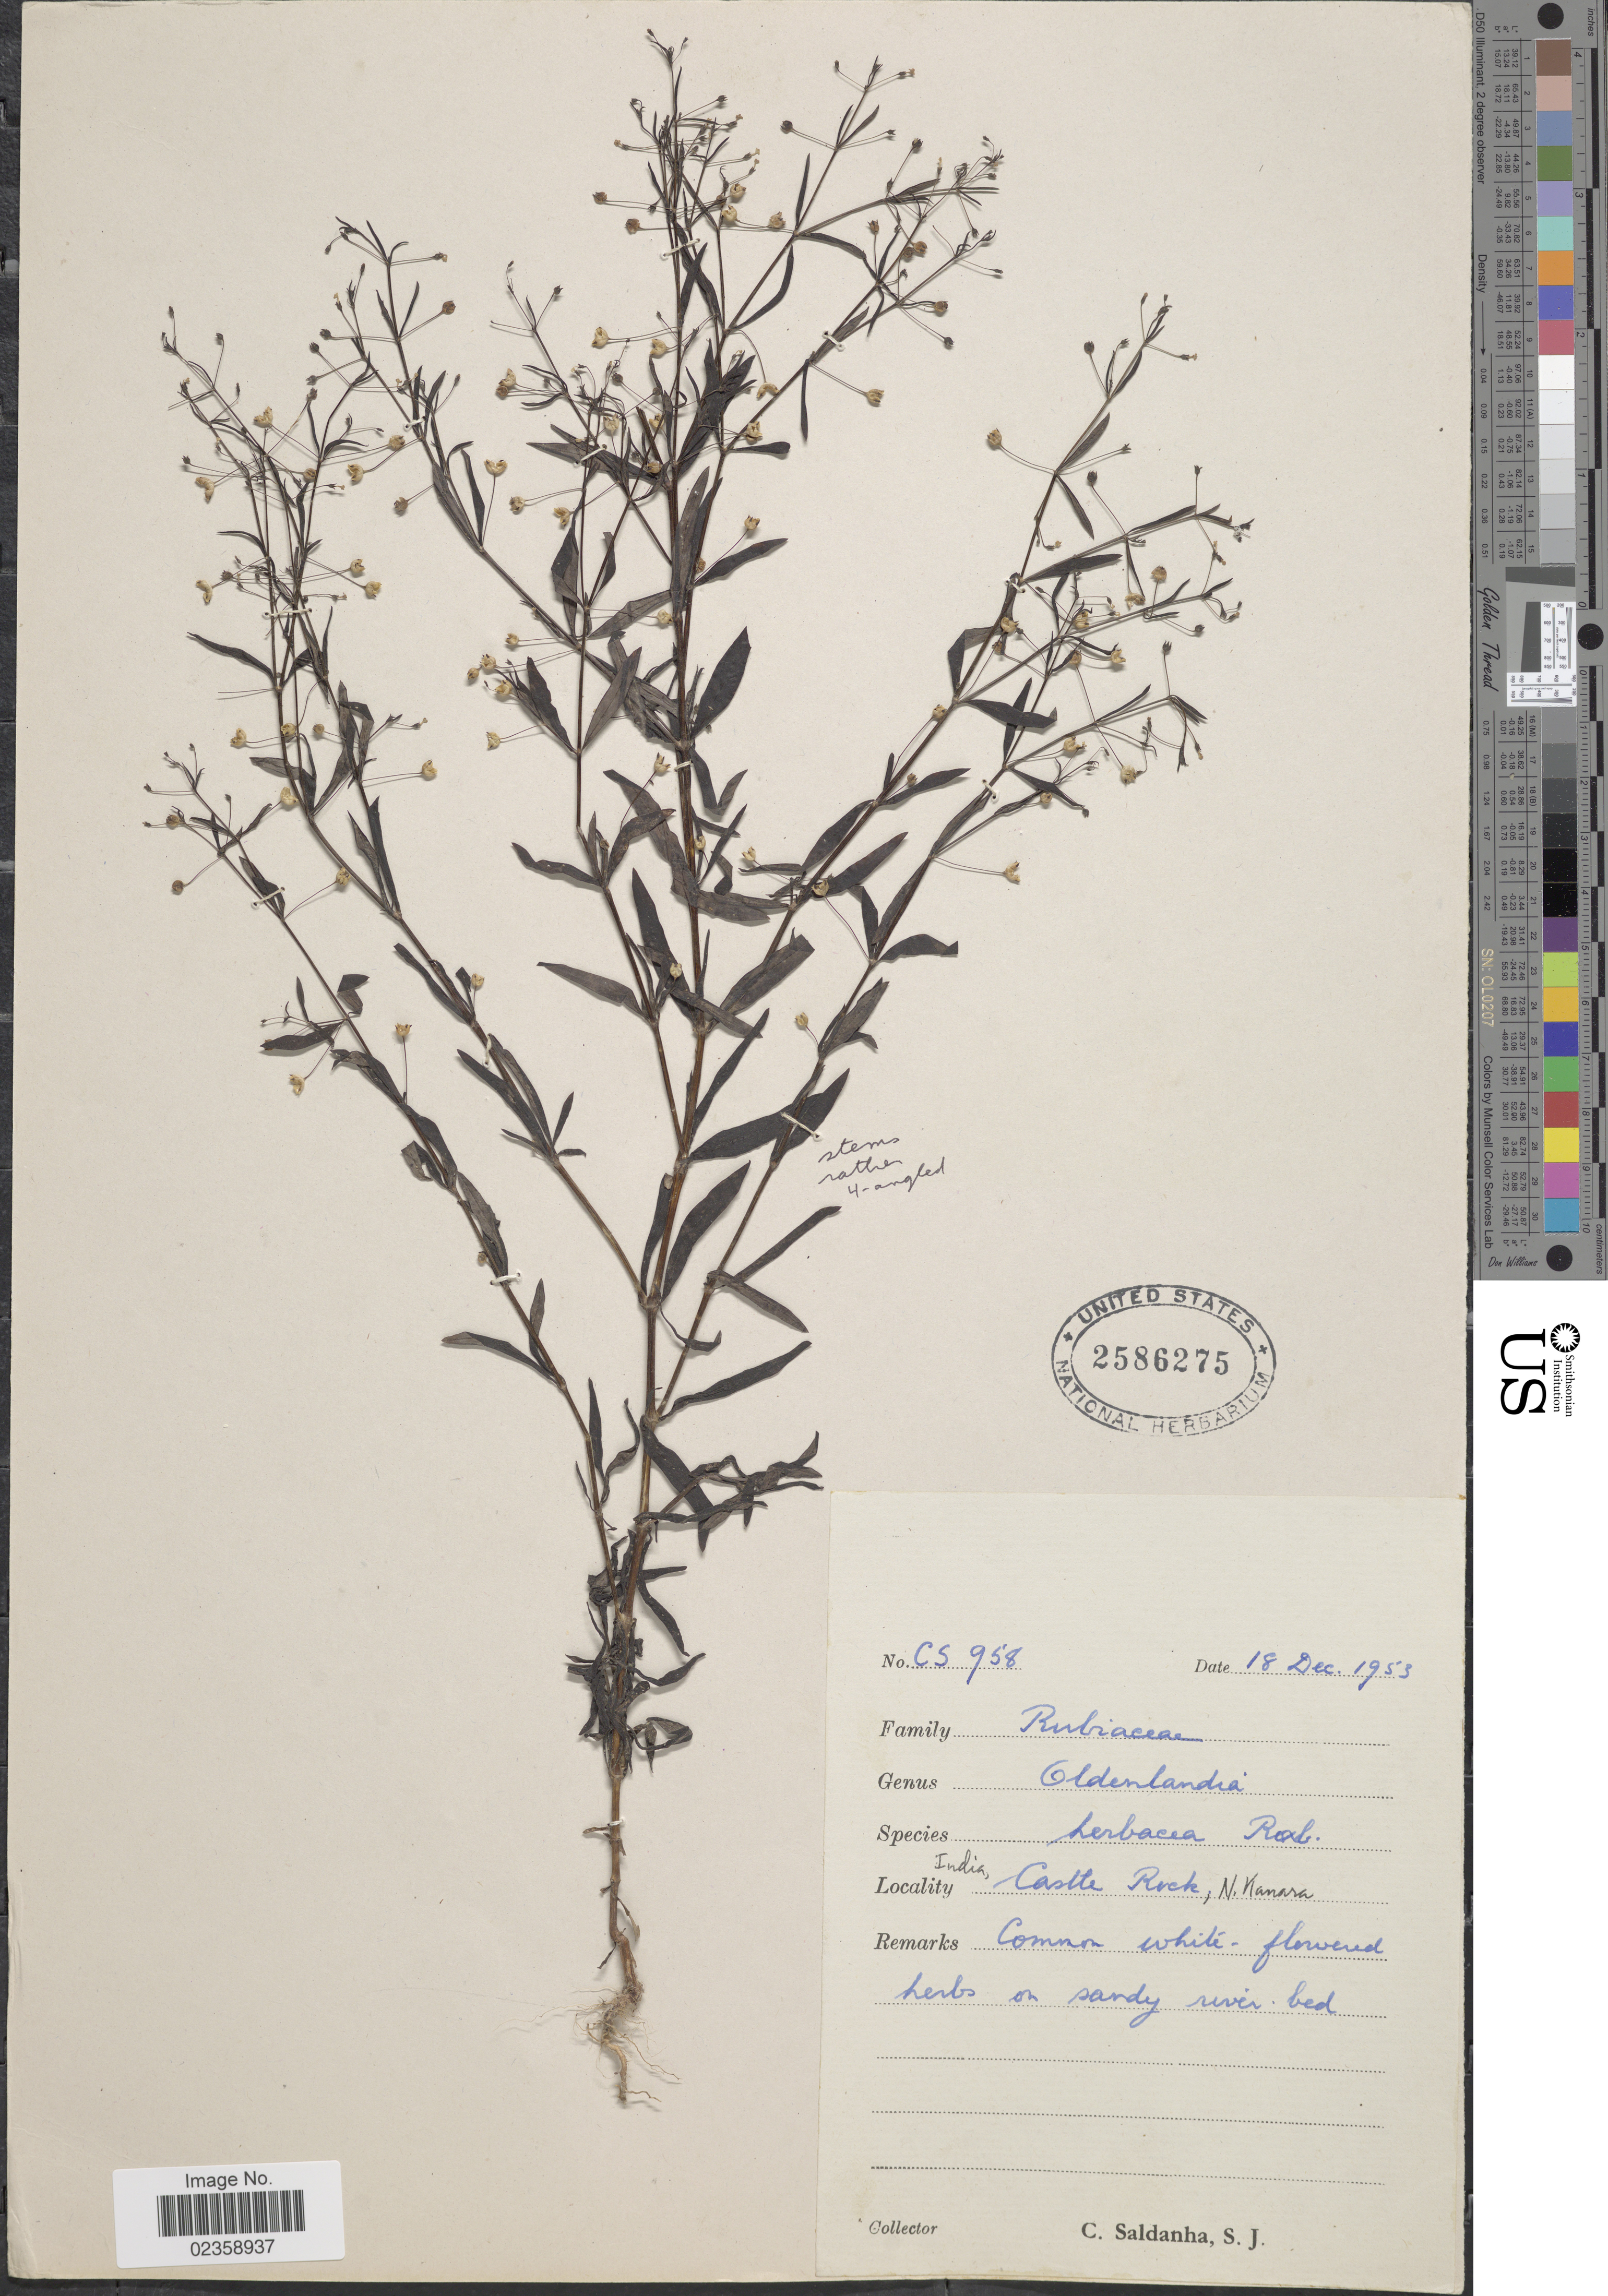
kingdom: Plantae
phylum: Tracheophyta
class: Magnoliopsida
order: Gentianales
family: Rubiaceae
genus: Oldenlandia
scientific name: Oldenlandia herbacea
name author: (L.) Roxb.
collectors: C. Saldanha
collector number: CS958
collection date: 1953-12-18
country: India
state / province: Uttarakhand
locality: India, Castle Rock, N. Kamara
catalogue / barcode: US 2586275